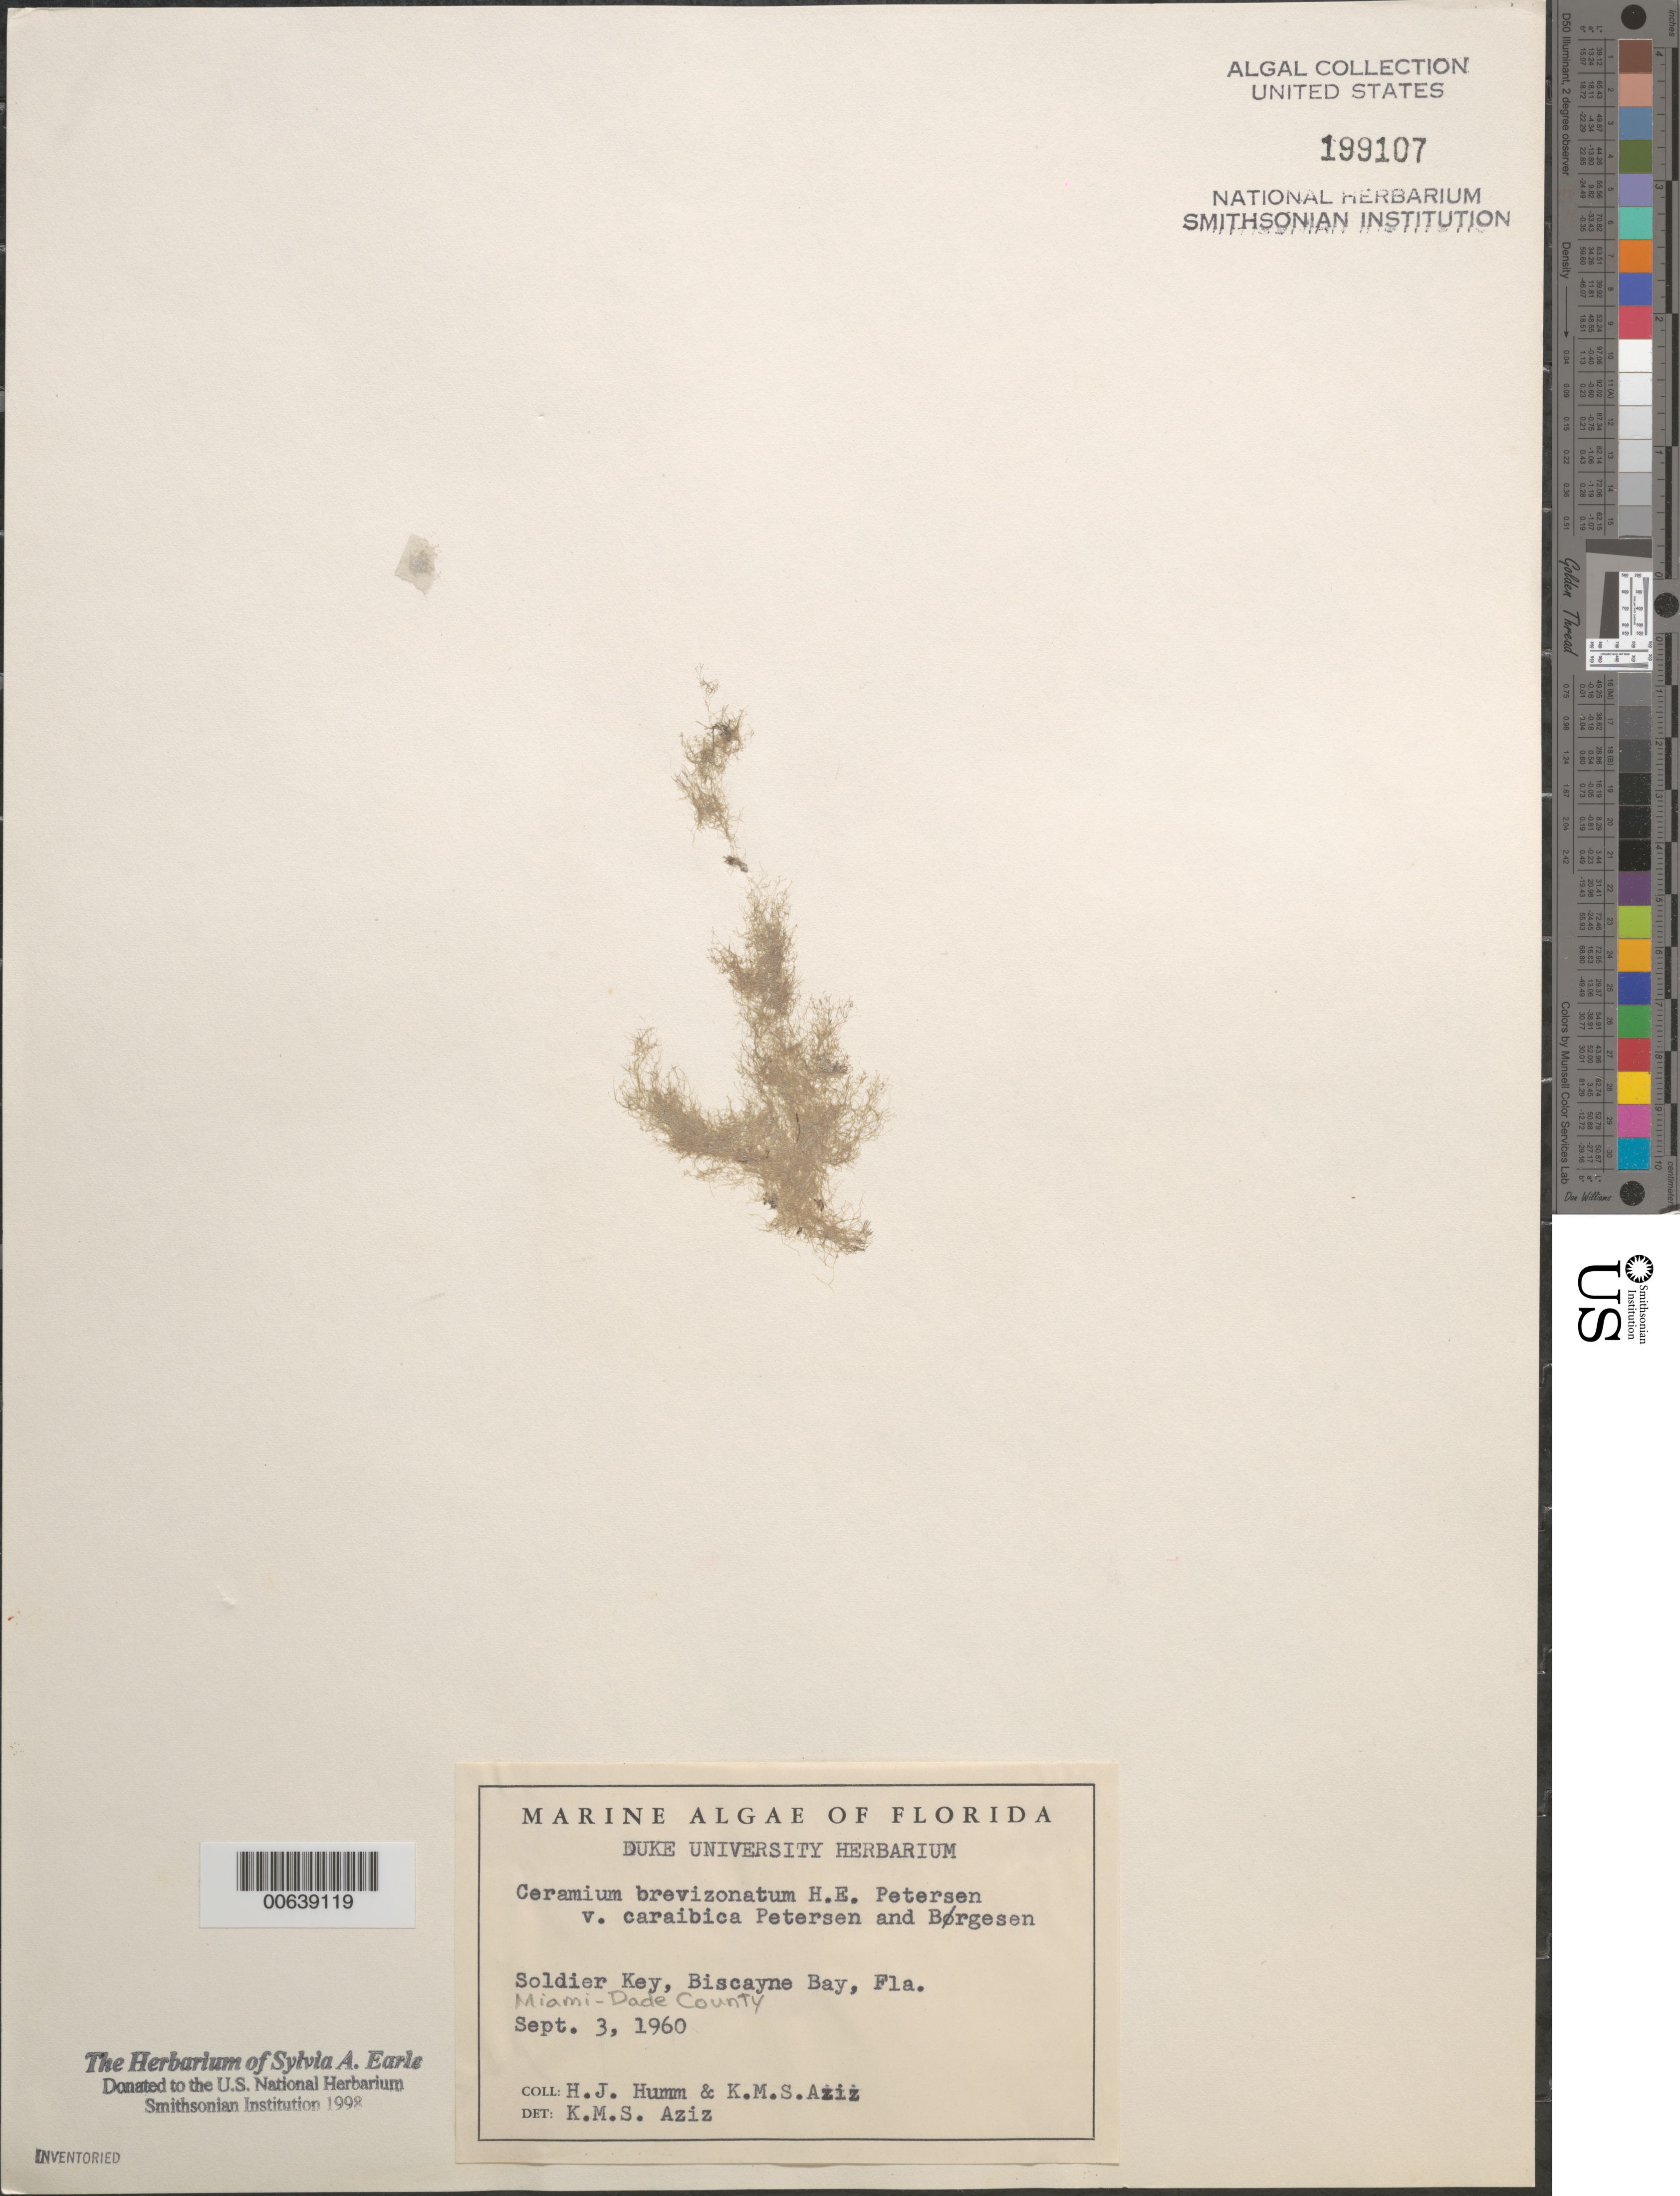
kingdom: Plantae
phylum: Rhodophyta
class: Florideophyceae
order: Ceramiales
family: Ceramiaceae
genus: Ceramium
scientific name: Ceramium brevizonatum var. caraibicum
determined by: Aziz, K. M. S.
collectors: H. J. Humm & K. M. Aziz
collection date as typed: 03 Sep 1960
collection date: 1960-09-03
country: United States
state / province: Florida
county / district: Miami-Dade County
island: Soldier Key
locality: Biscayne Bay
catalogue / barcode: US 199107